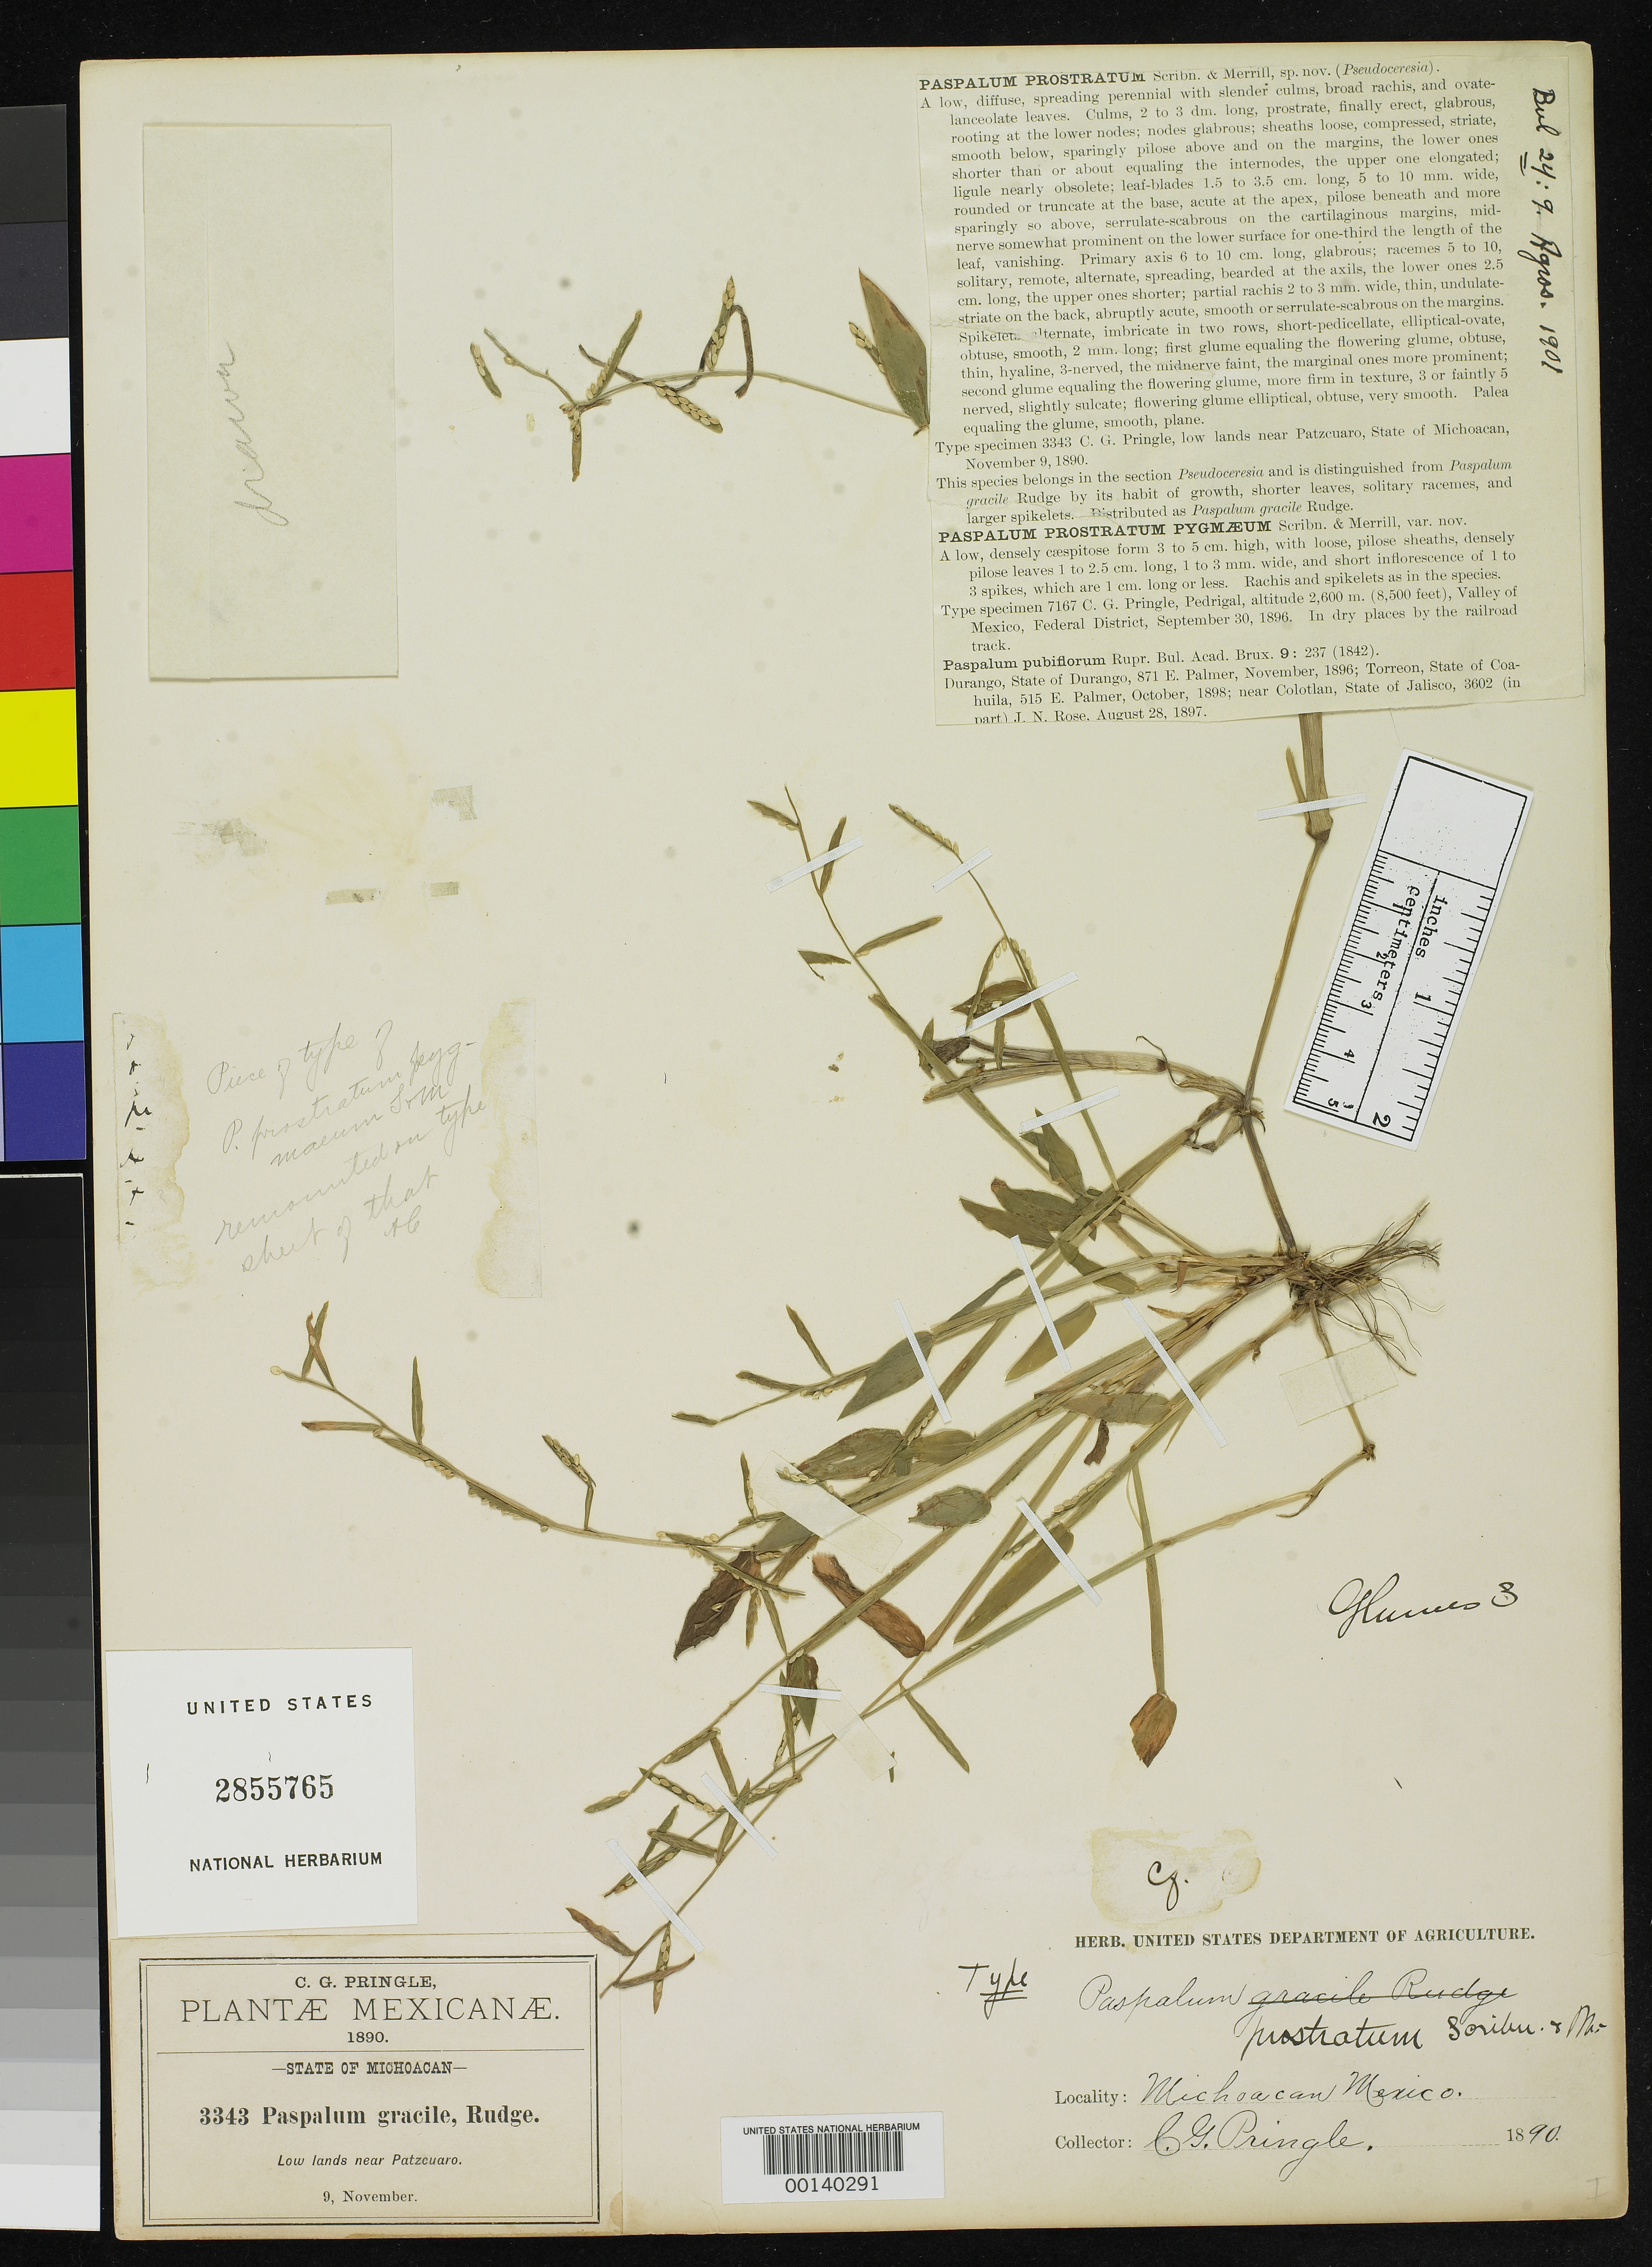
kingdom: Plantae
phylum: Tracheophyta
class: Liliopsida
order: Poales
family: Poaceae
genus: Paspalum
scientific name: Paspalum prostratum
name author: Scribn. & Merr.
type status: Holotype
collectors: C. G. Pringle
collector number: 3343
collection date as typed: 09 Nov 1890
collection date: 1890-11-09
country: Mexico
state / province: Michoacán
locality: Near Potzcuaro.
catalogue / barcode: US 2855765